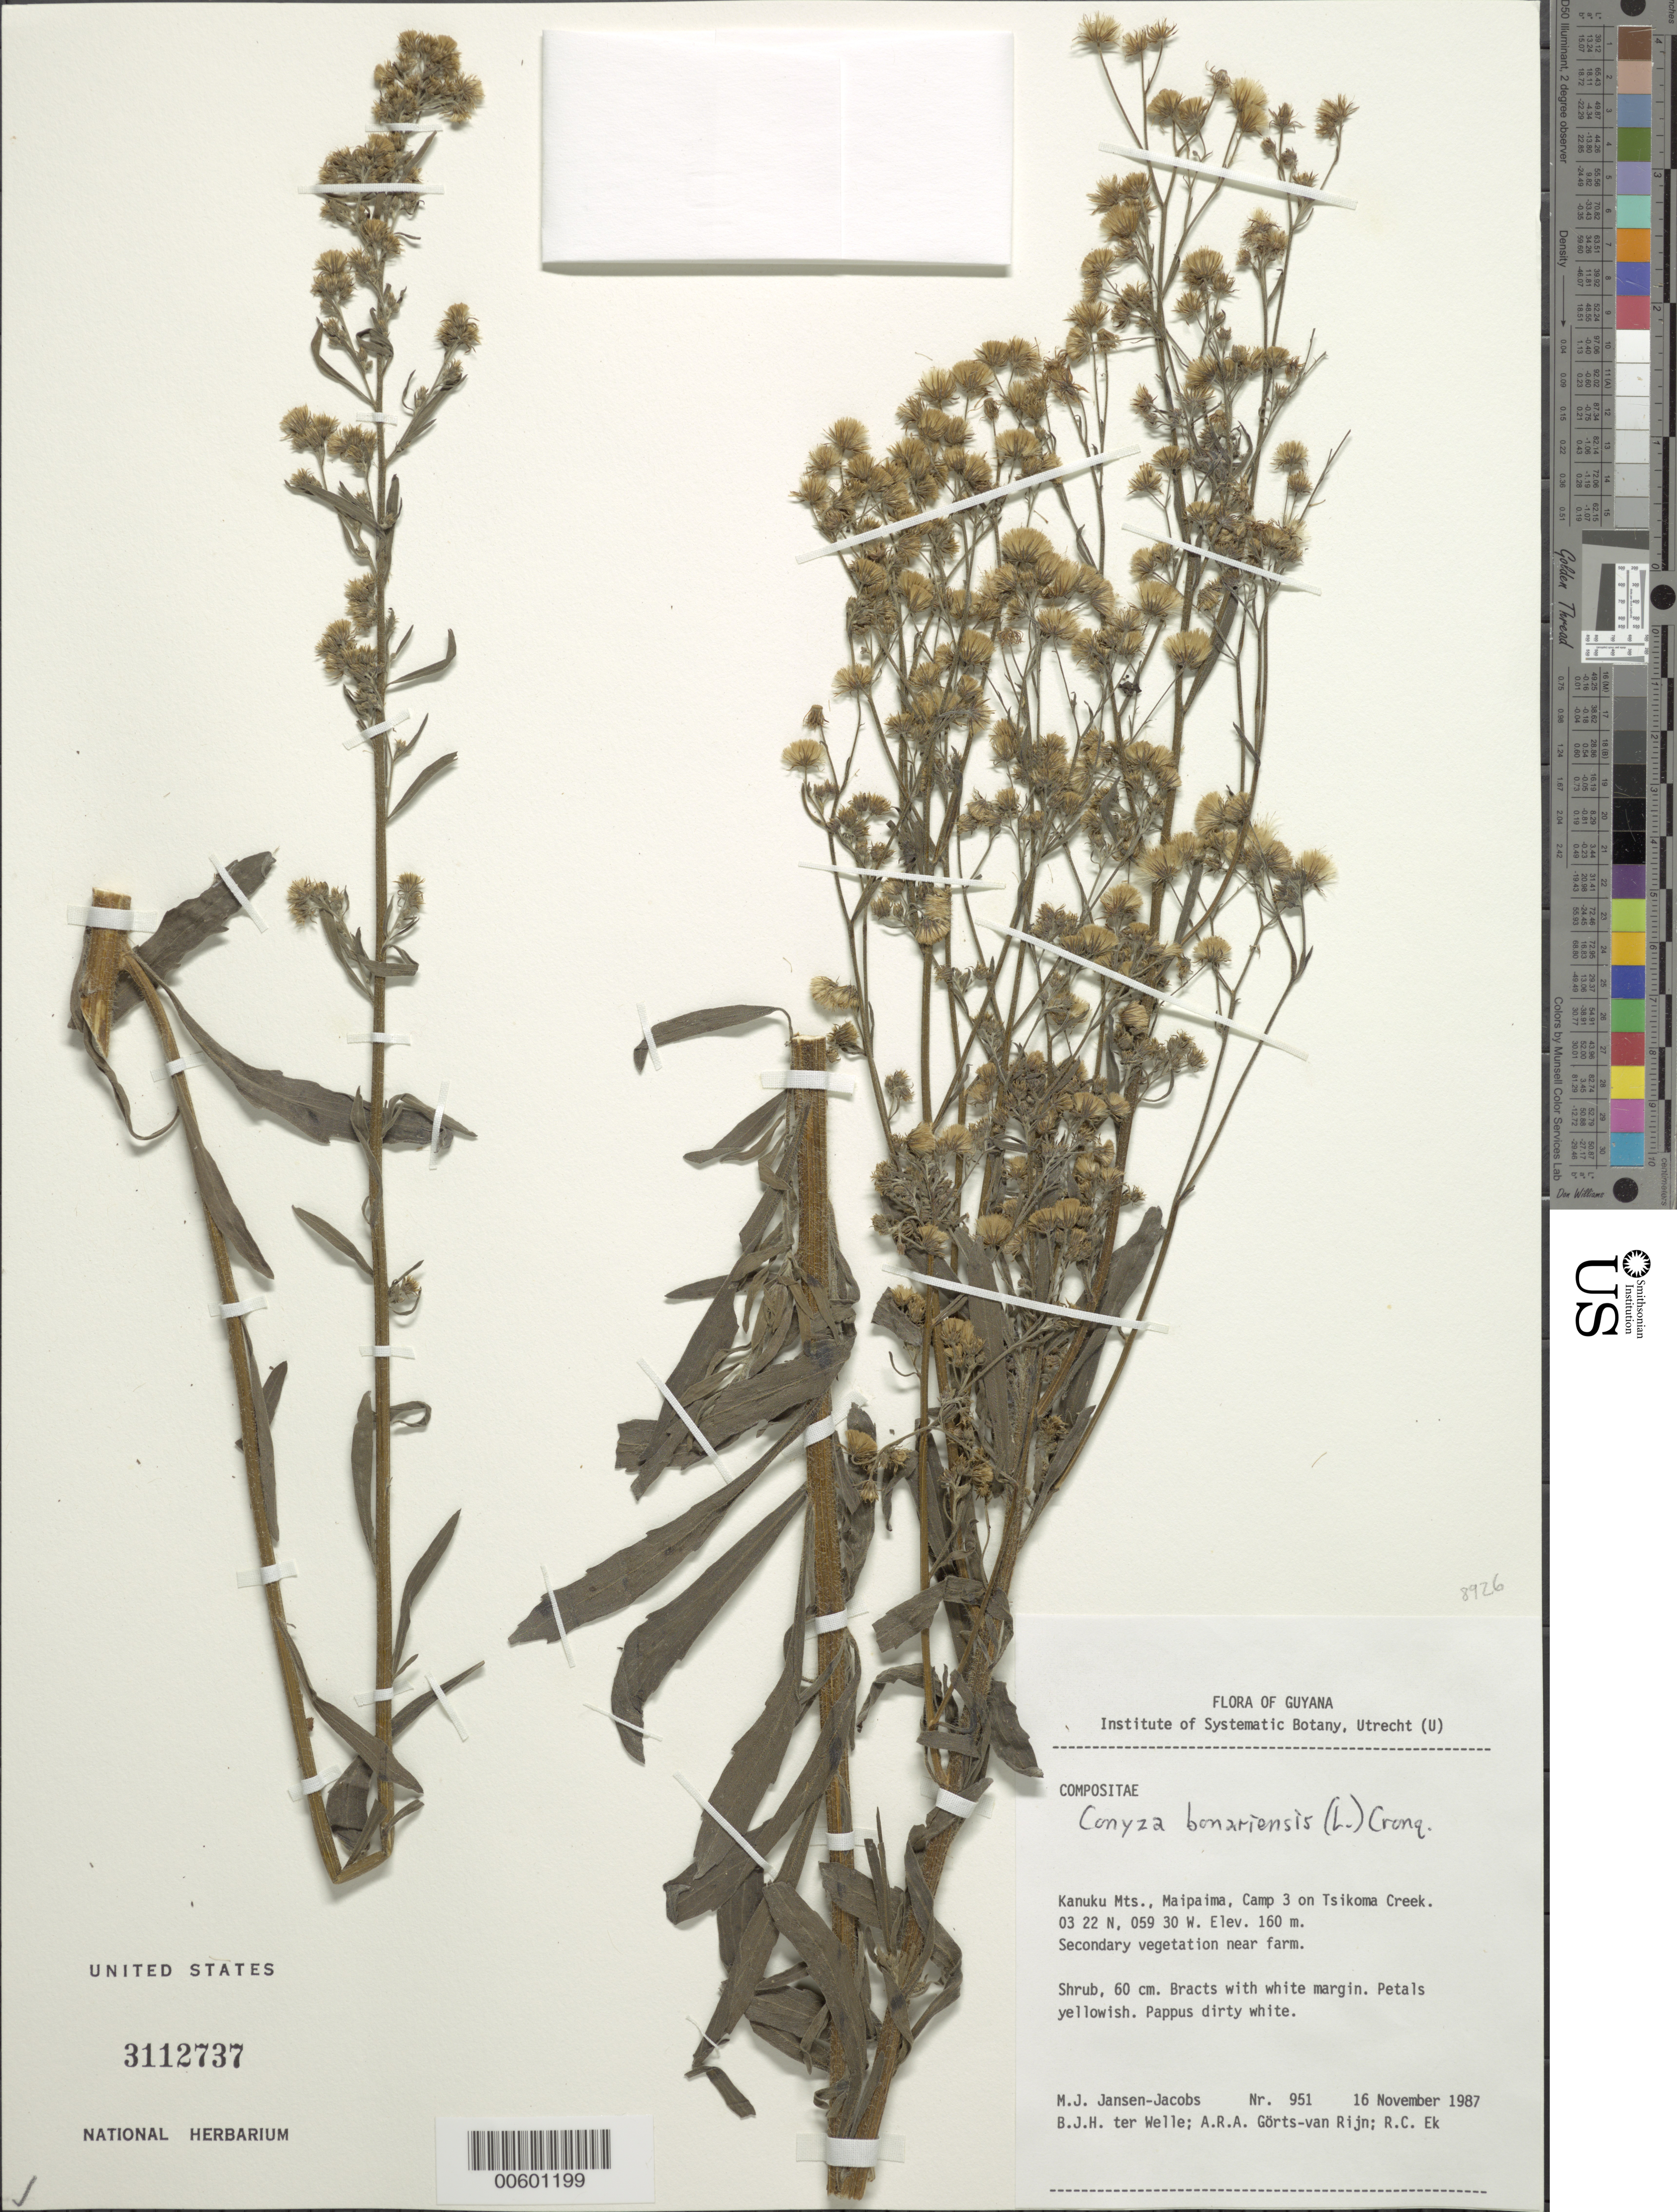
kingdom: Plantae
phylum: Tracheophyta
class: Magnoliopsida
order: Asterales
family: Asteraceae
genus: Conyza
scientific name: Conyza bonariensis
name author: (L.) Cronq.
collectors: M. J. Jansen-Jacobs, B. Welle, A. .R. A. Görts-van Rijn & R. C. Ek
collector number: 951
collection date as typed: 16-Nov-87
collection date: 1987-11-16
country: Guyana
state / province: U. Takutu-U. Essequibo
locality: Kanuku Mts., Maipaima, Camp 3 on Tsikoma Creek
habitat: Secondary vegetation near farm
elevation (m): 160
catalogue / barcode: US 3112737